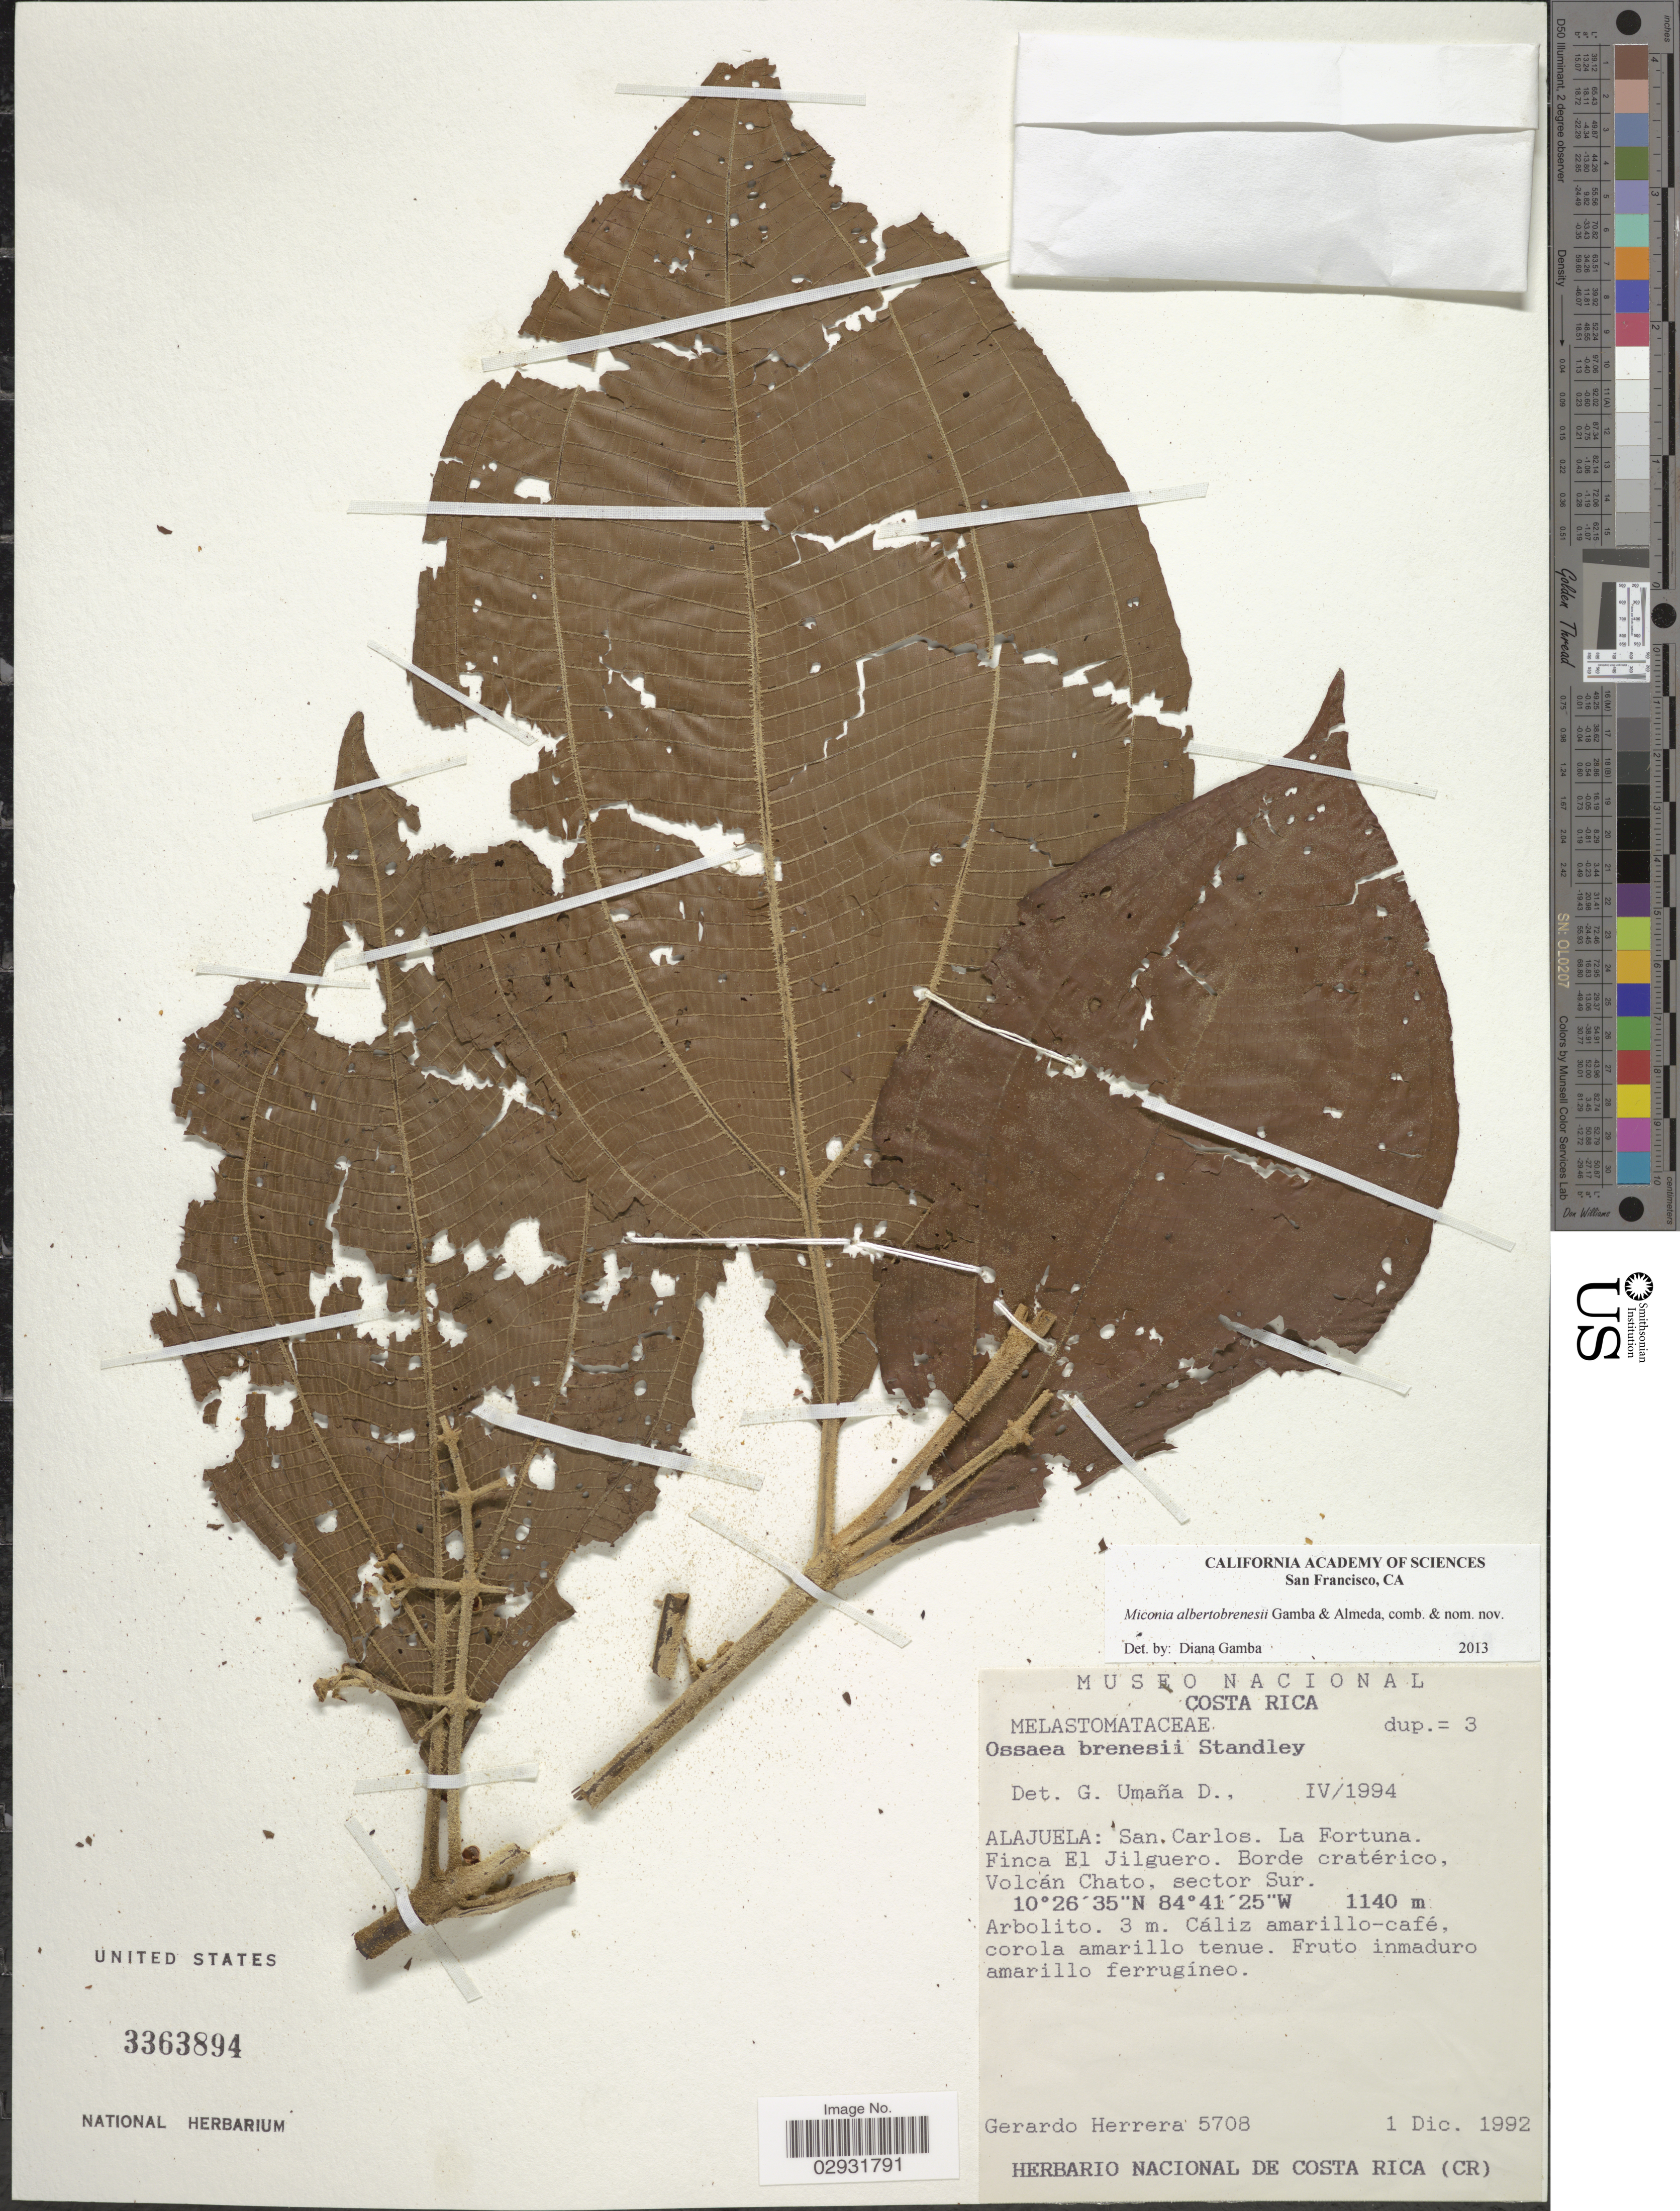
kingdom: Plantae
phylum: Tracheophyta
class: Magnoliopsida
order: Myrtales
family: Melastomataceae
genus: Miconia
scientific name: Miconia albertobrenesii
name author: Gamba & Almeda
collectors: G. Herrera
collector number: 5708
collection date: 1992-12-01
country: Costa Rica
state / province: Alajuela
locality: Alajuela: San Carlos. La Fortuna. Finca El Jilguero. Borde cratérico. Volcán Chato, sector Sur.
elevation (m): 1140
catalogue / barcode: US 3363894